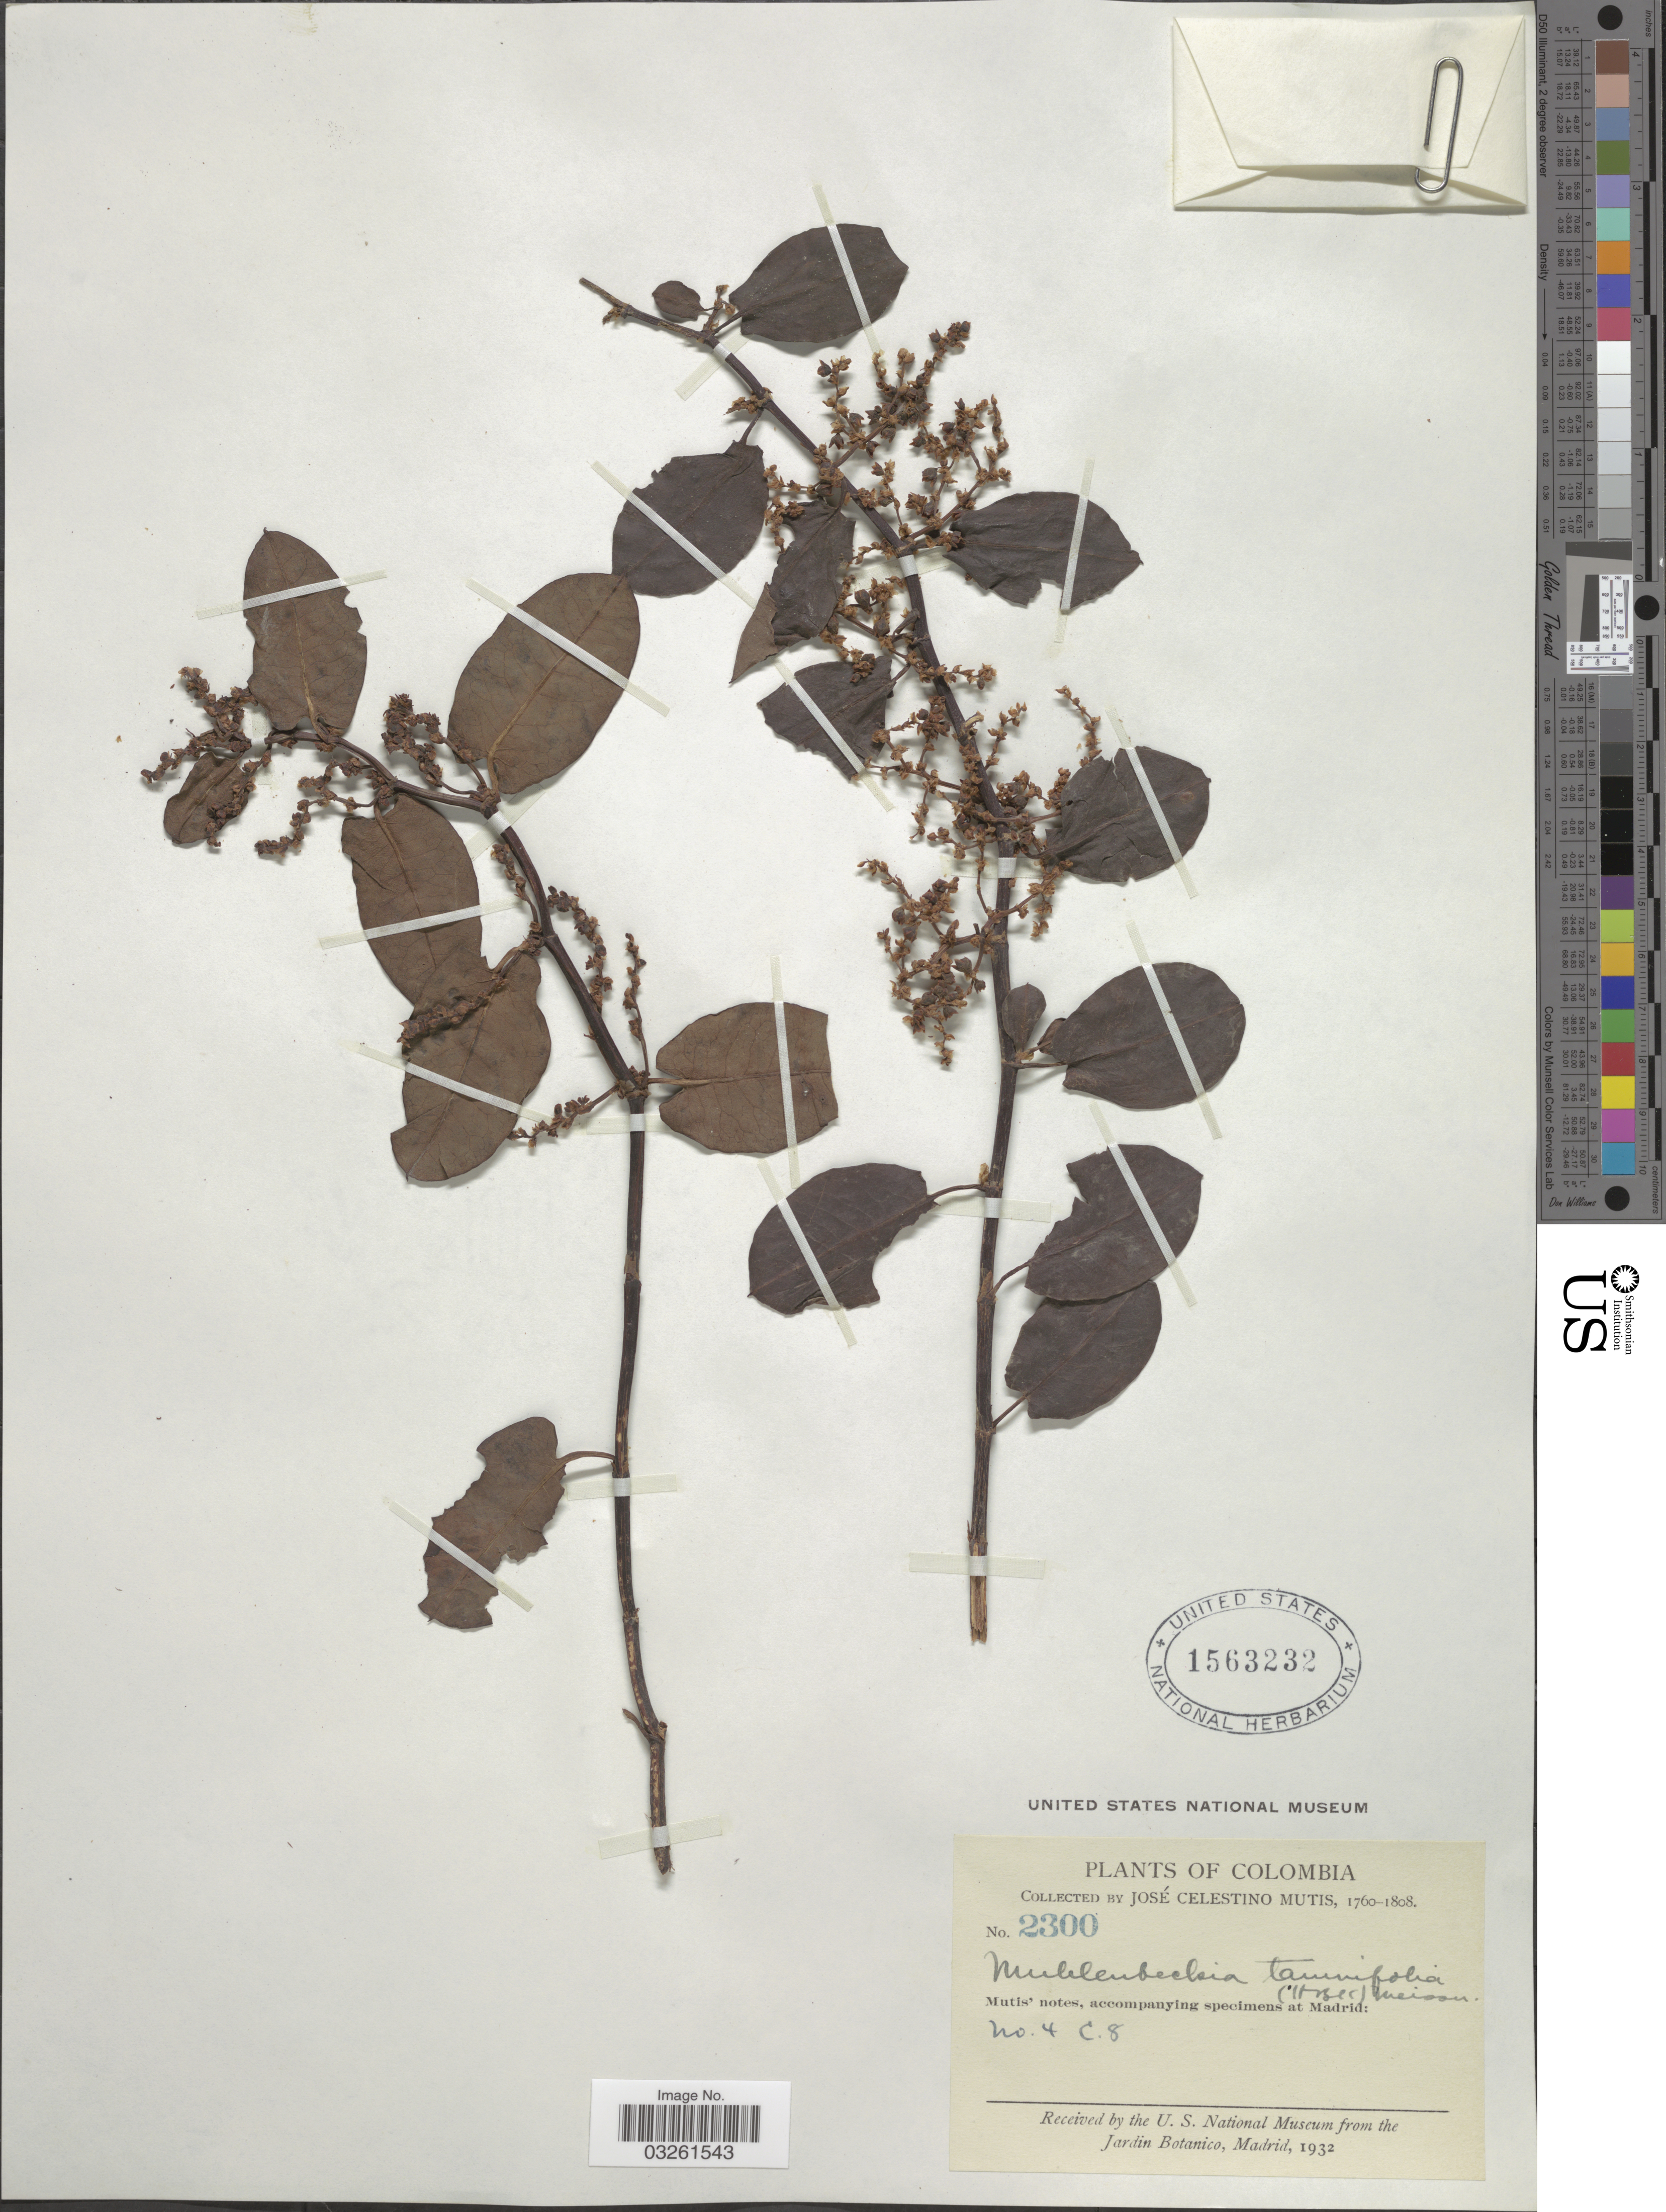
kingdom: Plantae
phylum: Tracheophyta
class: Magnoliopsida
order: Caryophyllales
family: Polygonaceae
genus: Muehlenbeckia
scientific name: Muehlenbeckia tamnifolia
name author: (Kunth) Meisn.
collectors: J. C. B. Mutis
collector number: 2300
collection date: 1760/1808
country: Colombia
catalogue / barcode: US 1563232